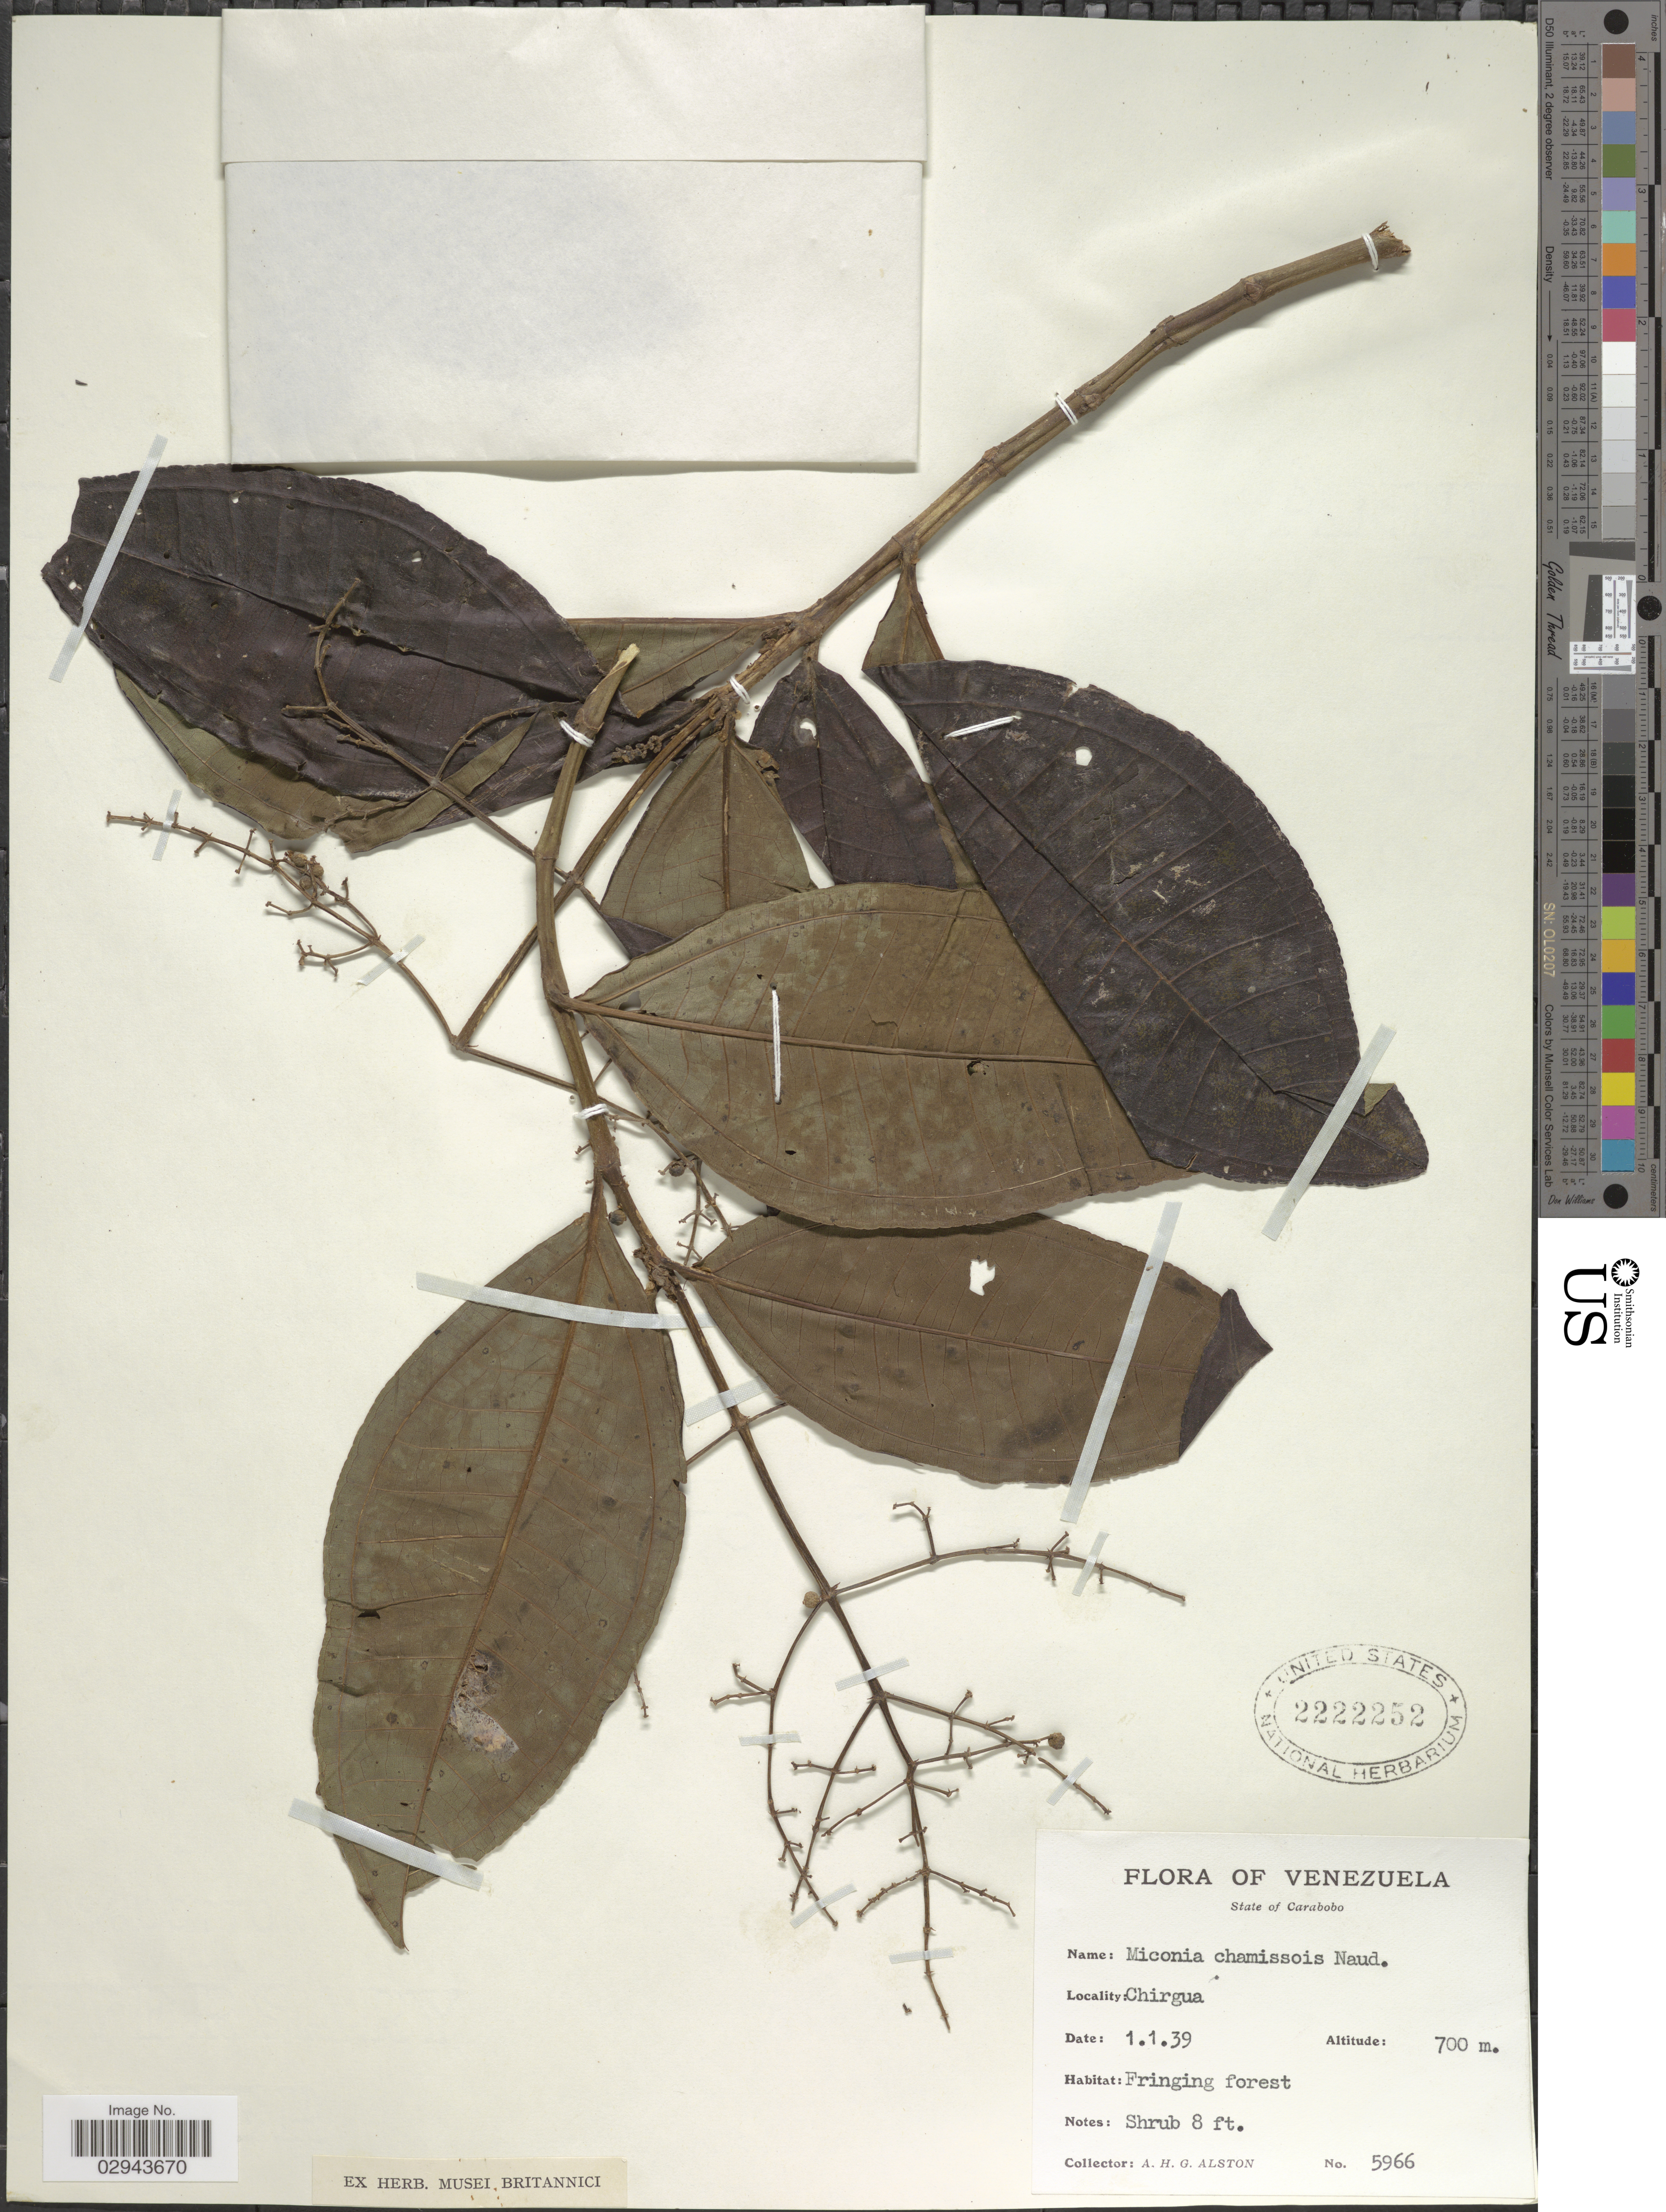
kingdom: Plantae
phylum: Tracheophyta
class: Magnoliopsida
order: Myrtales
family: Melastomataceae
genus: Miconia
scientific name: Miconia stephananthera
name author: Ule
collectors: A. H. Alston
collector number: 5966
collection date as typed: Transcribed d/m/y: 1/1/39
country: Venezuela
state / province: Carabobo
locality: Chirgua.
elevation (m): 700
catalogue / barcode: US 2222252